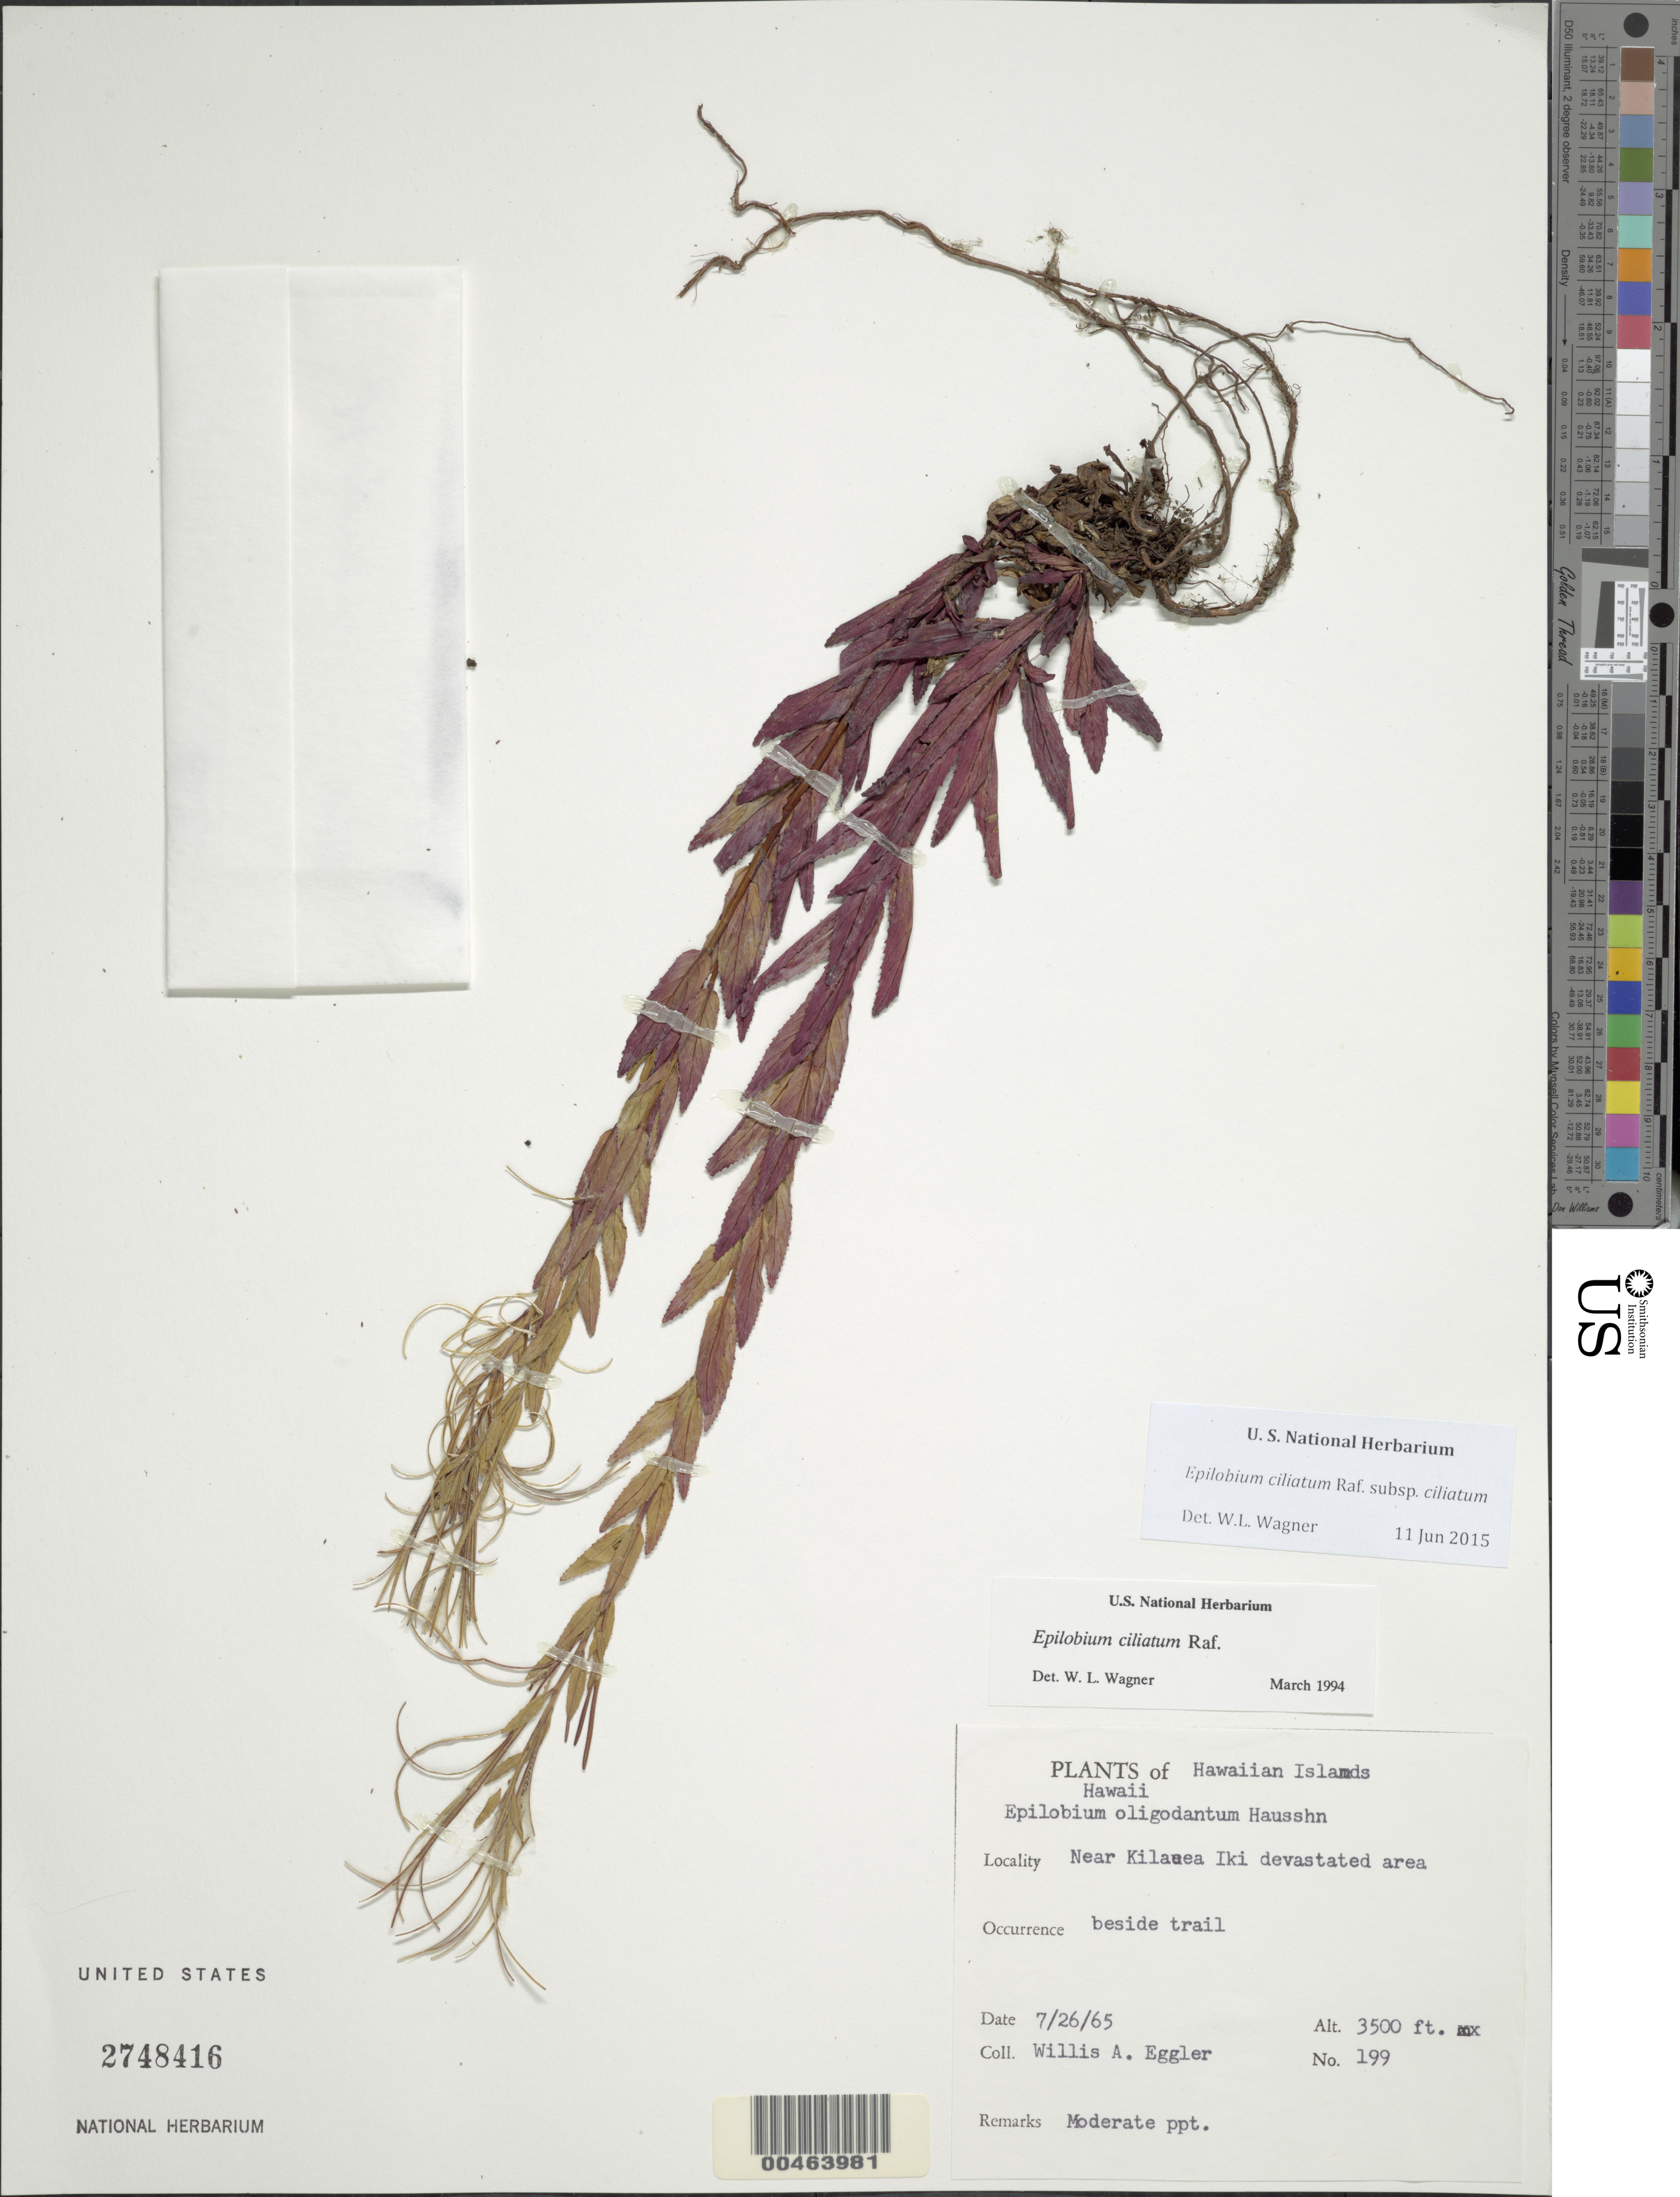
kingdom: Plantae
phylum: Tracheophyta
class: Magnoliopsida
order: Myrtales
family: Onagraceae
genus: Epilobium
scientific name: Epilobium ciliatum subsp. ciliatum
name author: Raf.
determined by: Wagner, W. L., (BOT), Smithsonian Institution - National Museum of Natural History (UNITED STATES)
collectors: W. A. Eggler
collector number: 199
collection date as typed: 26 Jul 1965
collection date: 1965-07-26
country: United States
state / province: Hawaii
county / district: Hawaii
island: Hawaii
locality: Near Kilauea Iki devastated area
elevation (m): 1067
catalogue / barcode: US 2748416